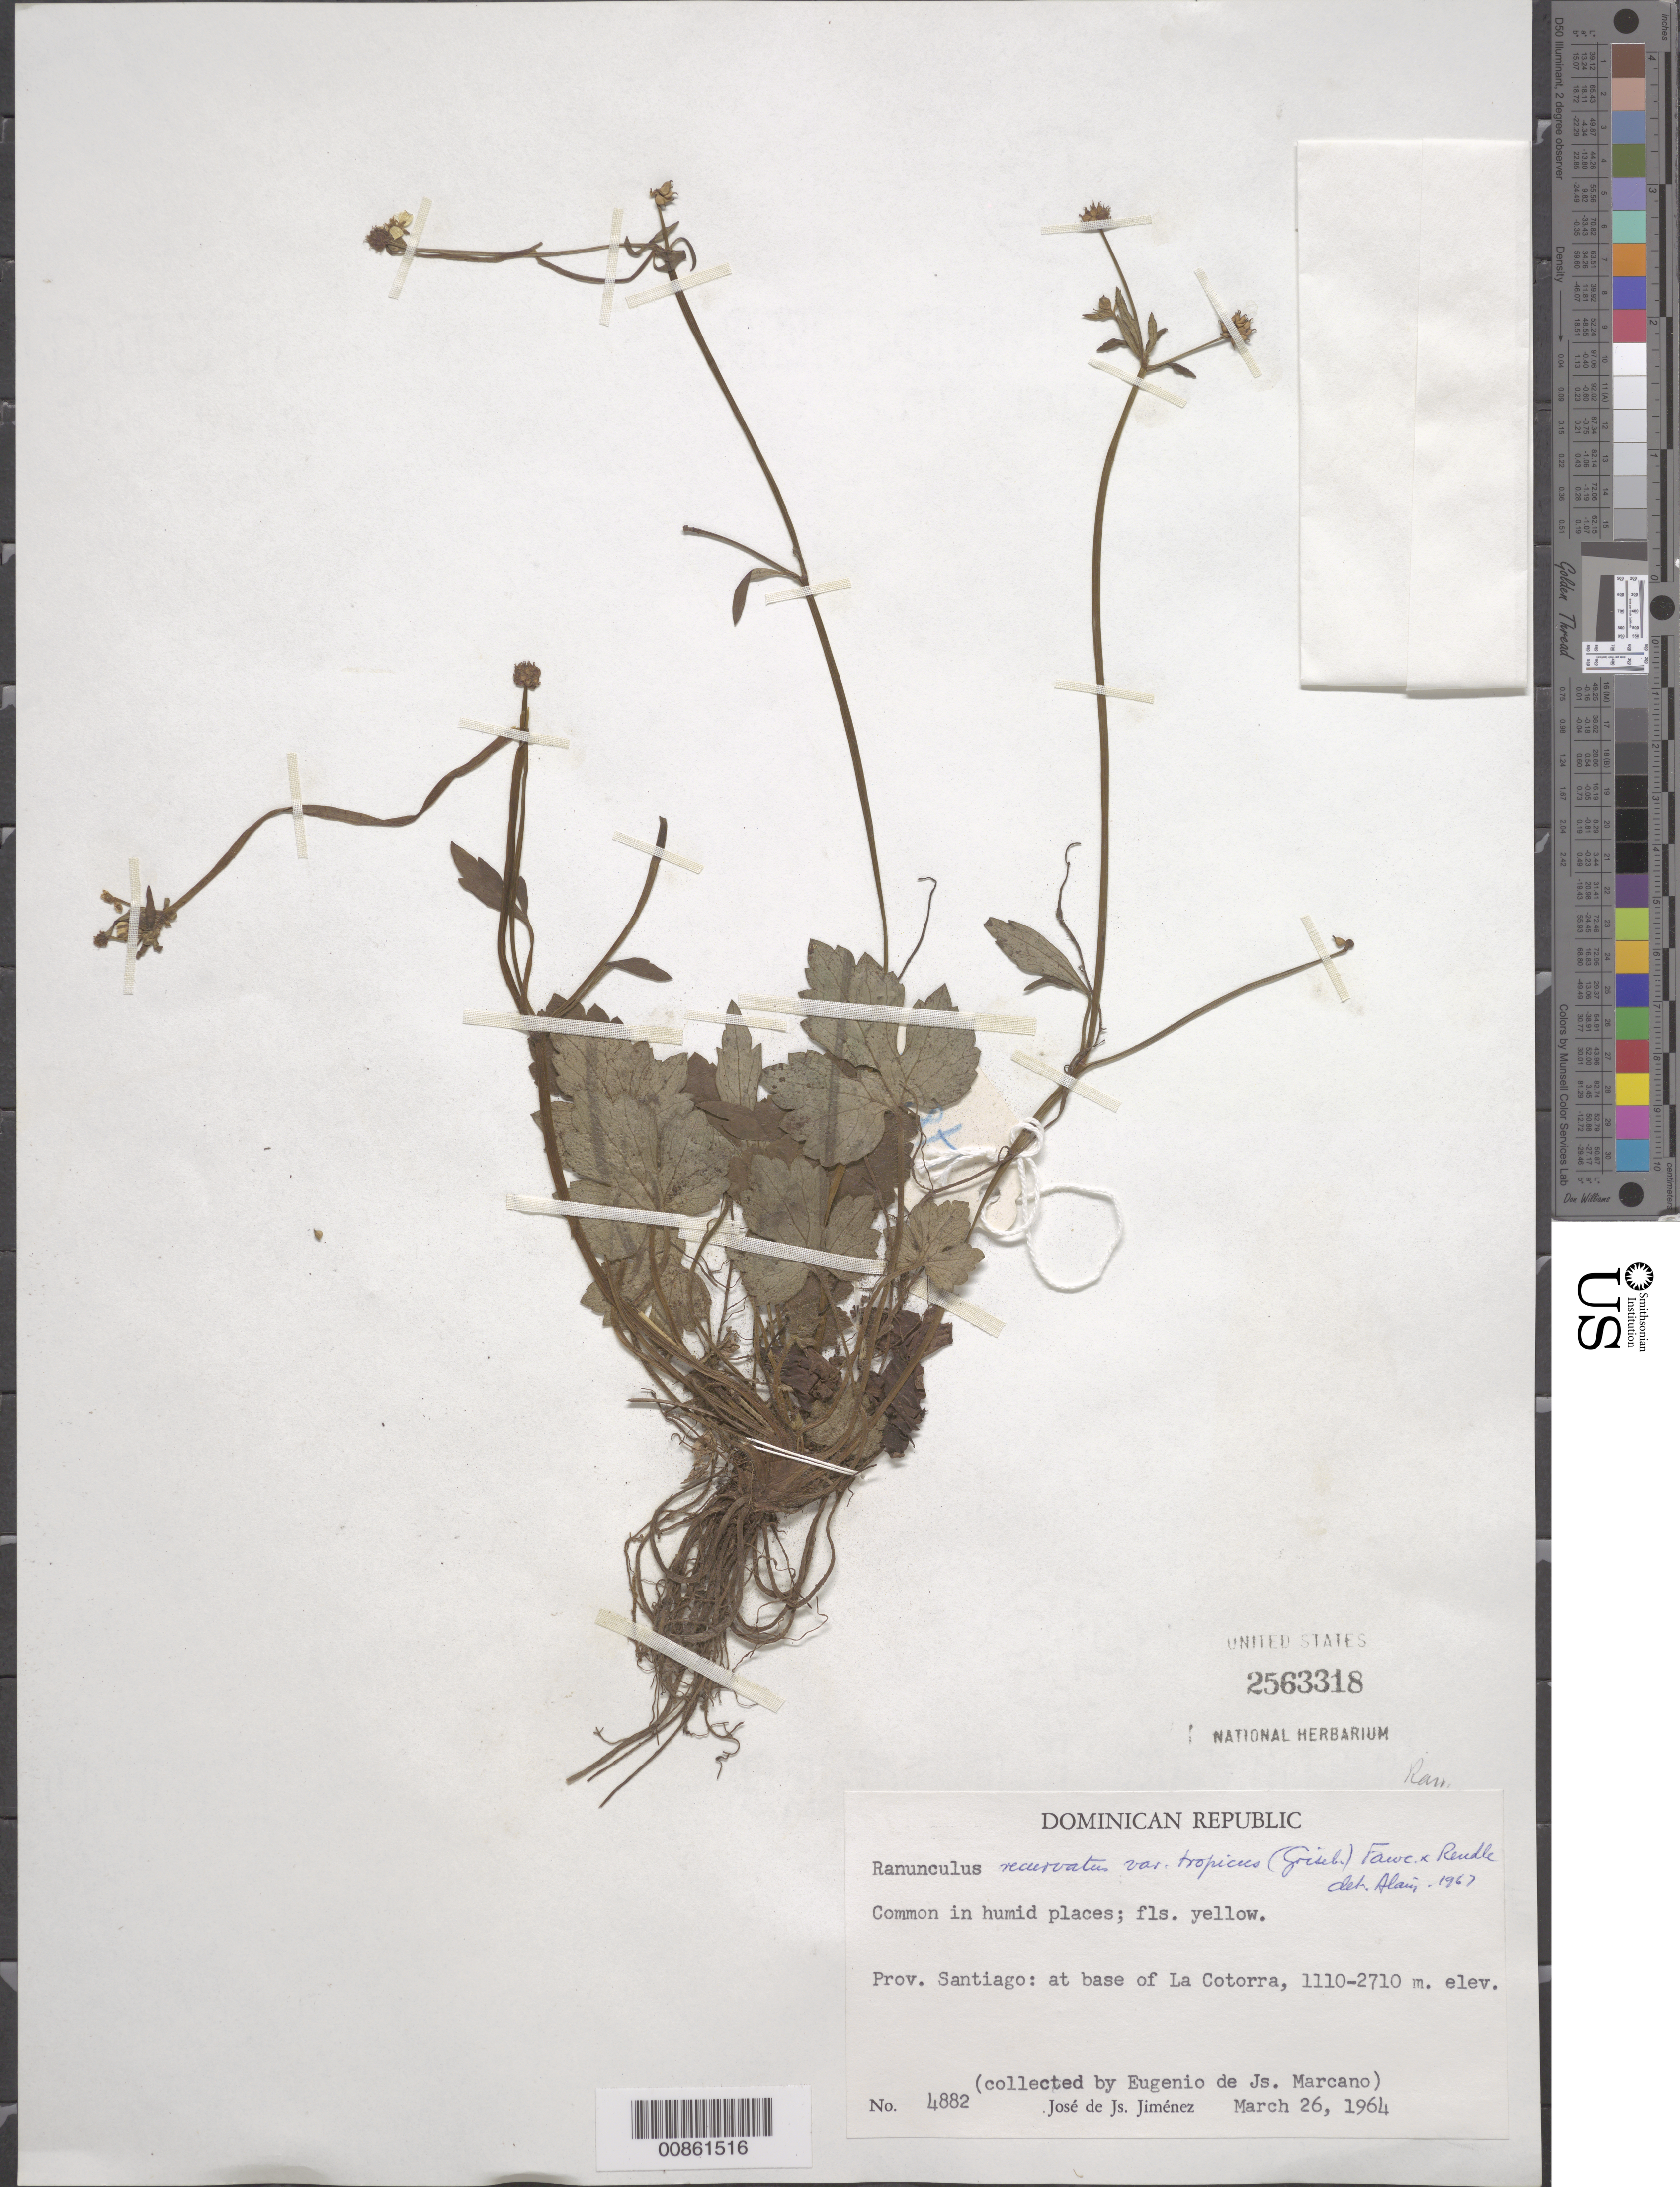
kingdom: Plantae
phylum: Tracheophyta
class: Magnoliopsida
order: Ranunculales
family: Ranunculaceae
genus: Ranunculus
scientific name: Ranunculus recurvatus var. tropicus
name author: (Griseb.) Fawc. & Rendle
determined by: Liogier, Alain H.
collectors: J. J. Jiménez Almonte & E. J. Marcano F.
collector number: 4882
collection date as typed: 26 Mar 1964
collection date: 1964-03-26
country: Dominican Republic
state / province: Santiago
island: Hispaniola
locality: At base of La Cotorra.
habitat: Common in humid places.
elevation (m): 1110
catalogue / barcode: US 2563318